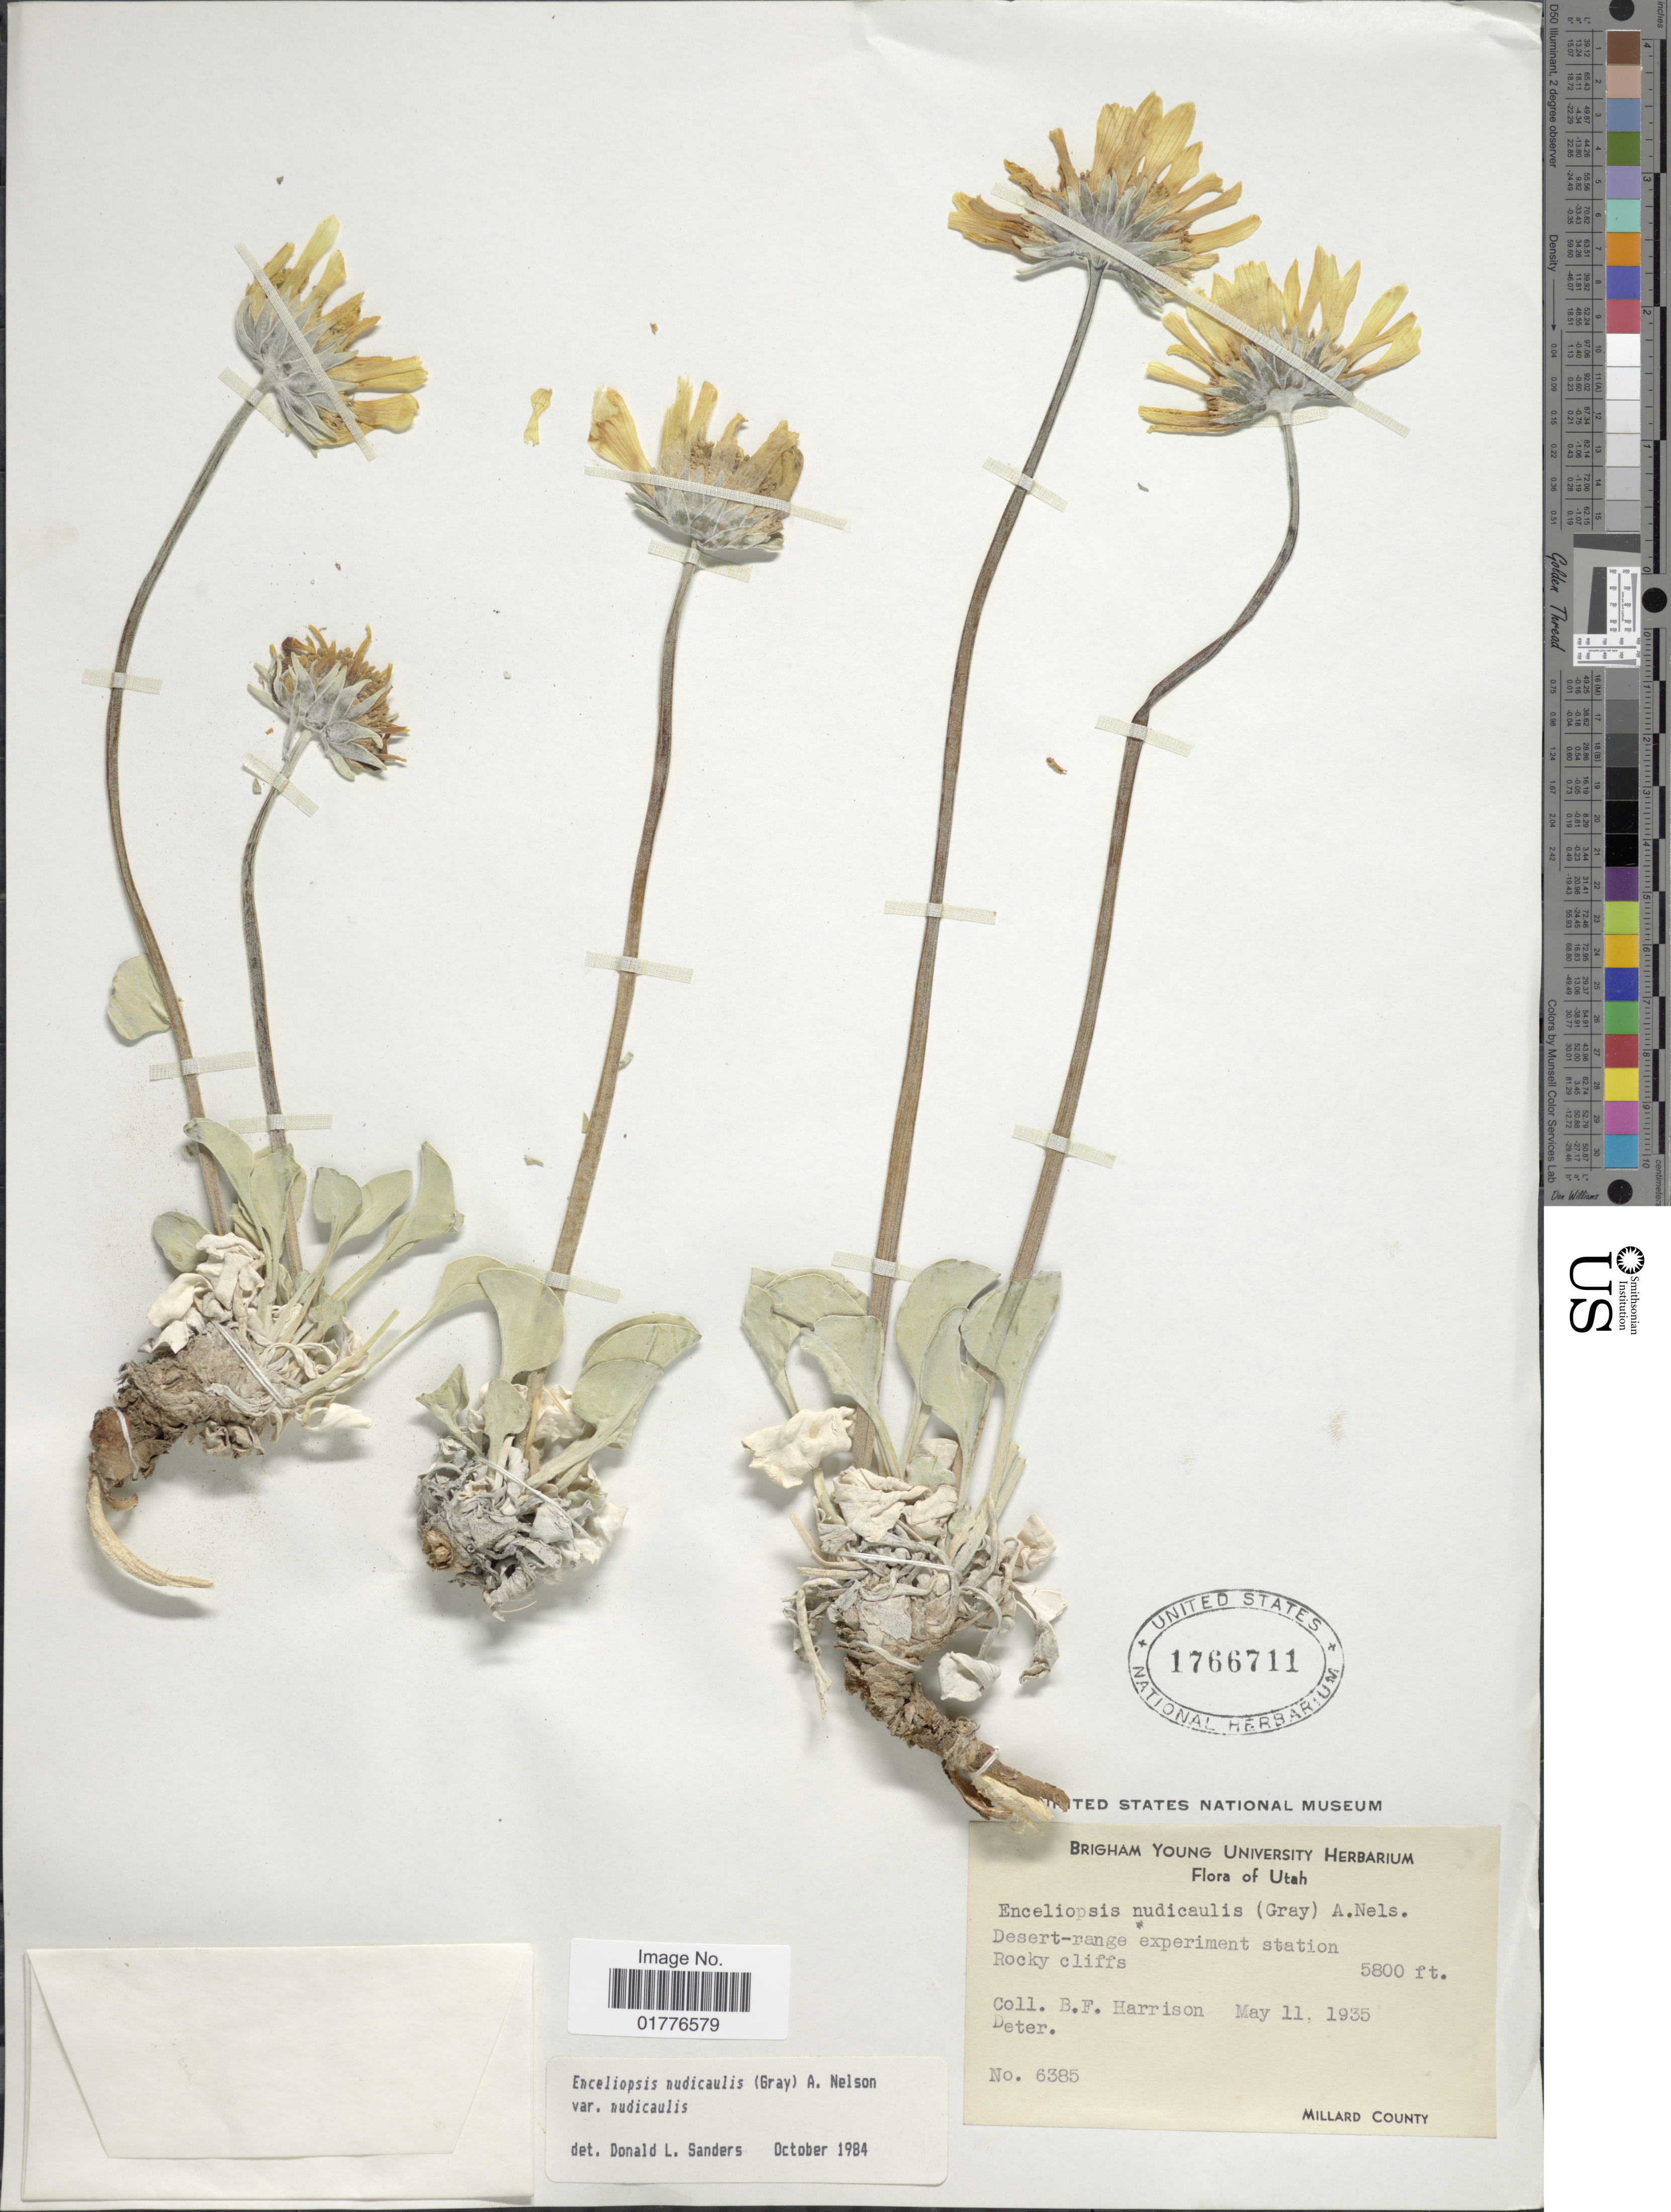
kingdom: Plantae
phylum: Tracheophyta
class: Magnoliopsida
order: Asterales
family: Asteraceae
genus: Enceliopsis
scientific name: Enceliopsis nudicaulis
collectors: B. F. Harrison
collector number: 6385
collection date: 1935-05-11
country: United States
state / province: Utah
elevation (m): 1768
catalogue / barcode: US 1766711